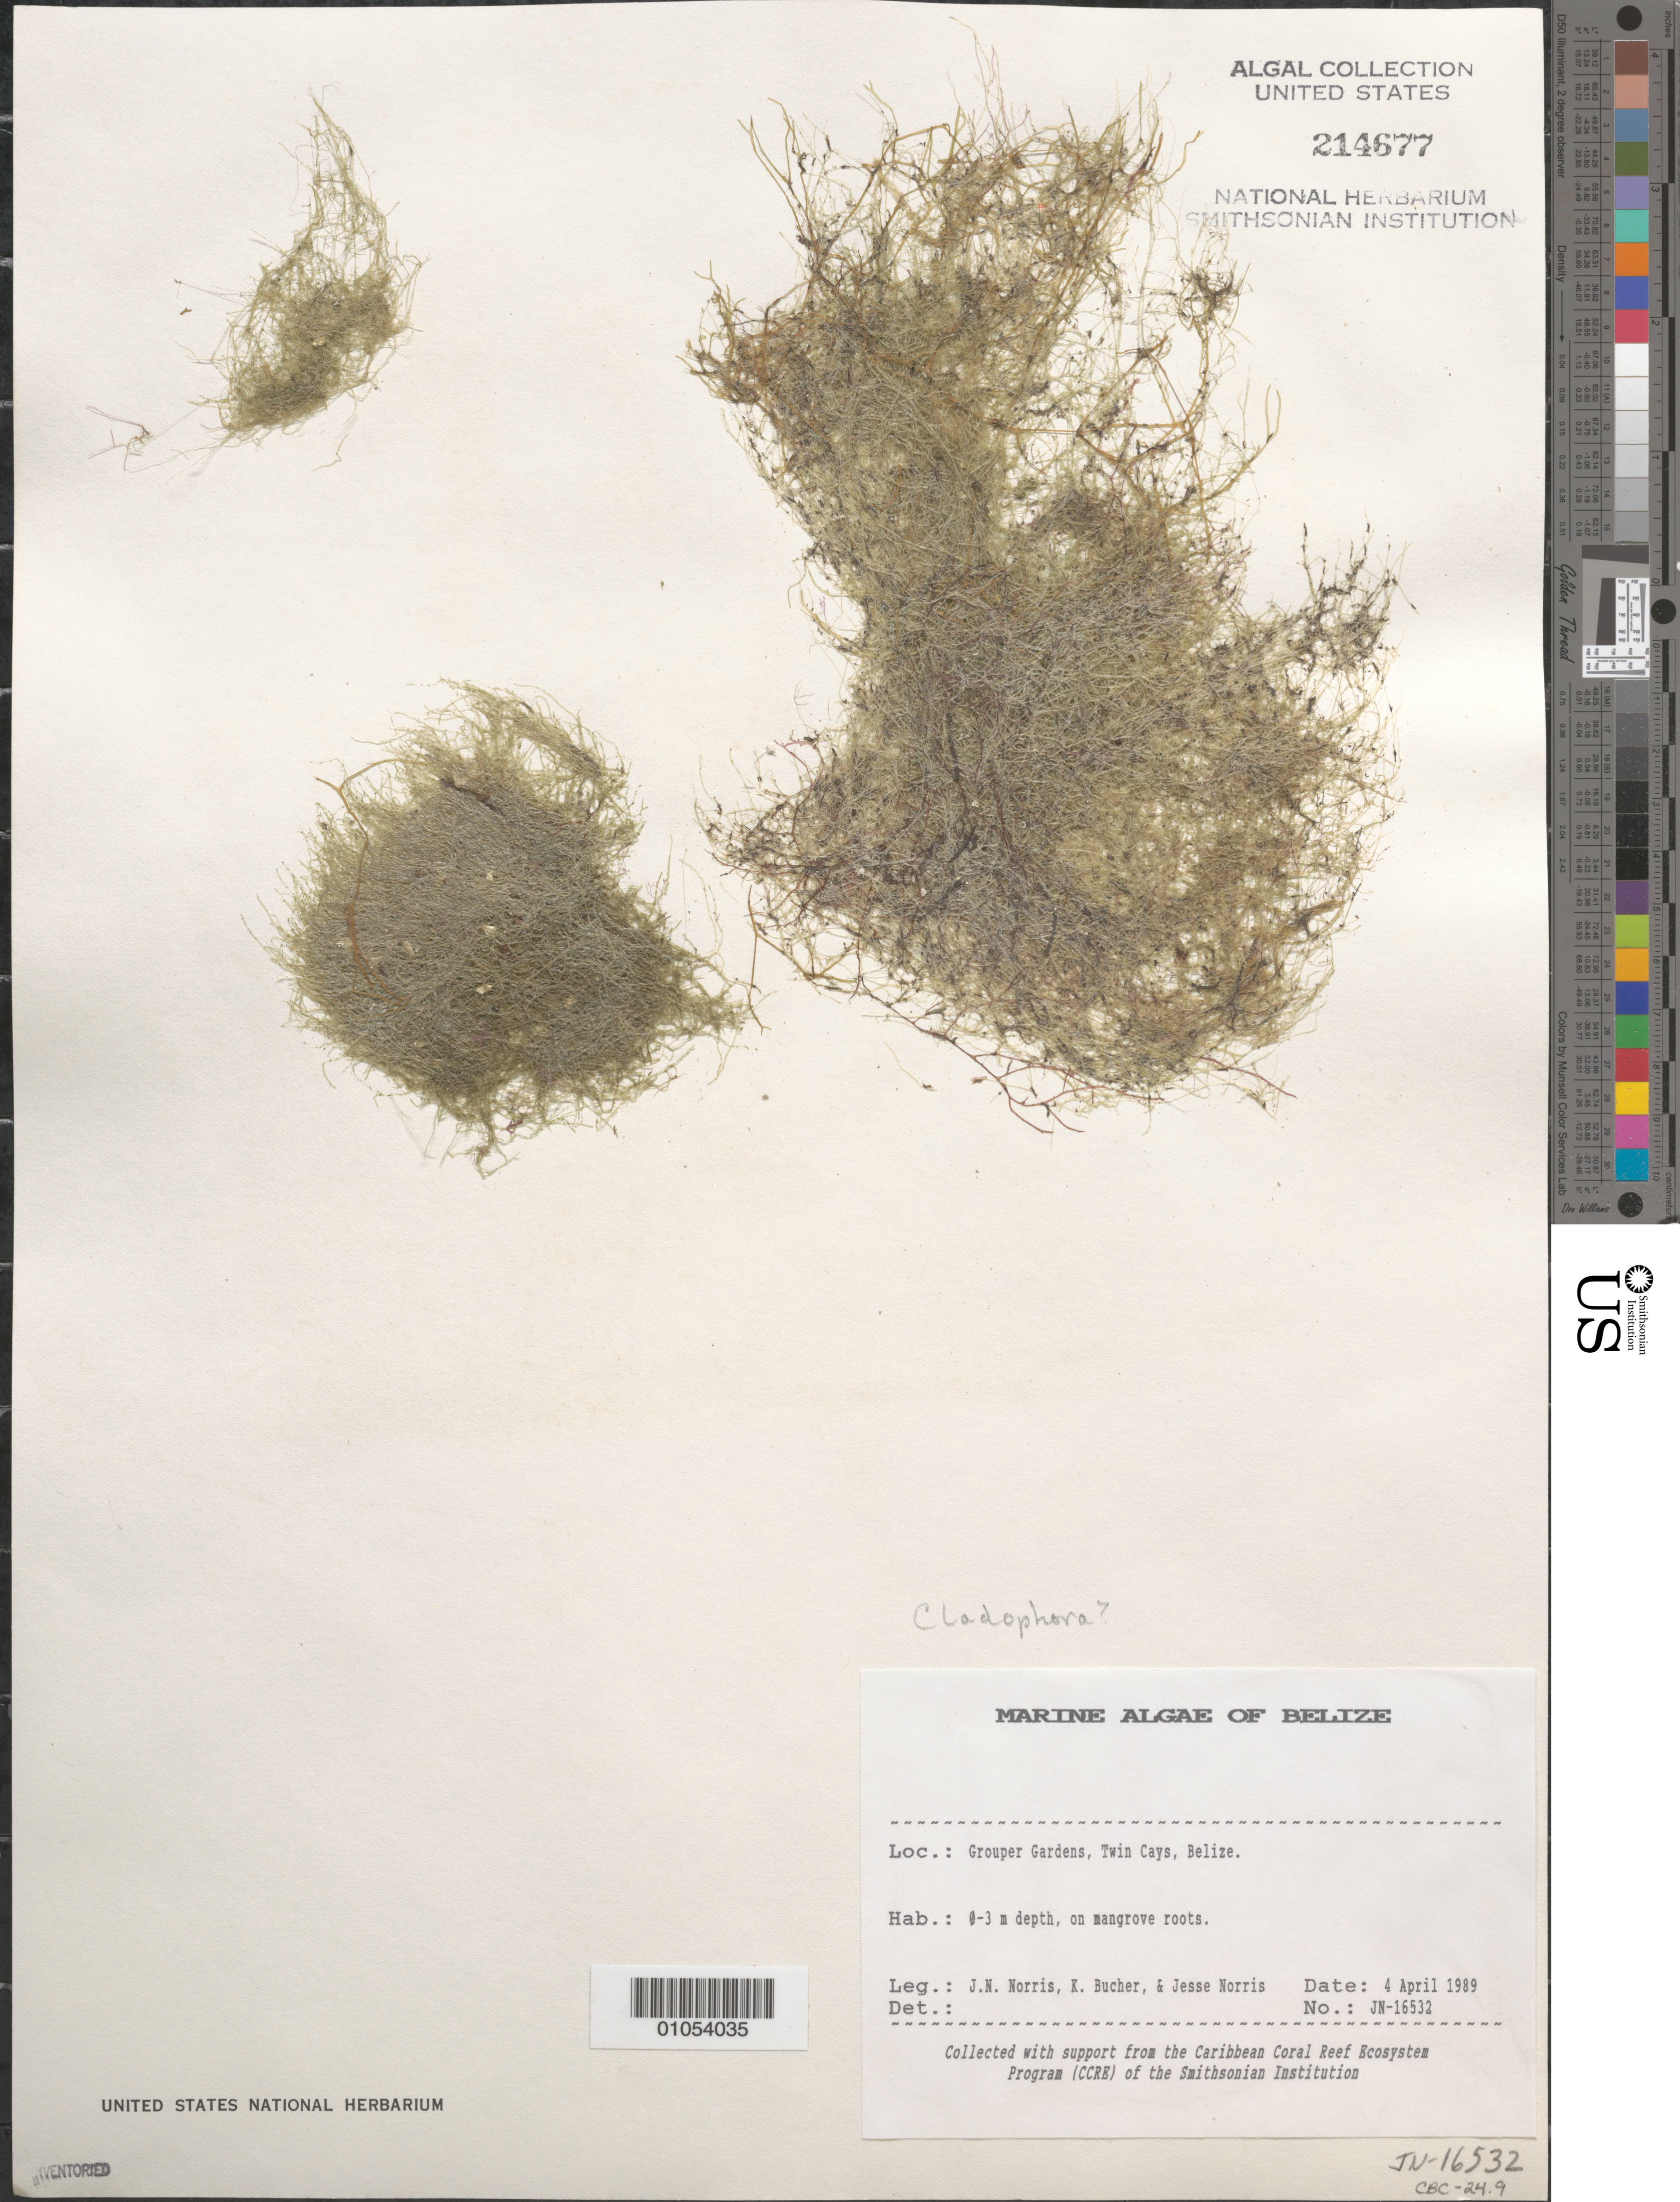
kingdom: Plantae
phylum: Chlorophyta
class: Ulvophyceae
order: Cladophorales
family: Cladophoraceae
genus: Cladophora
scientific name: Cladophora sp.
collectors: J. N. Norris, K. E. Bucher & J. A. Norris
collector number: JN-16532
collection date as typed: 04 Apr 1989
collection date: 1989-04-04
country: Belize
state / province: Stann Creek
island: Twin Cays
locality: Grouper Gardens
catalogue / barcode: US 214677